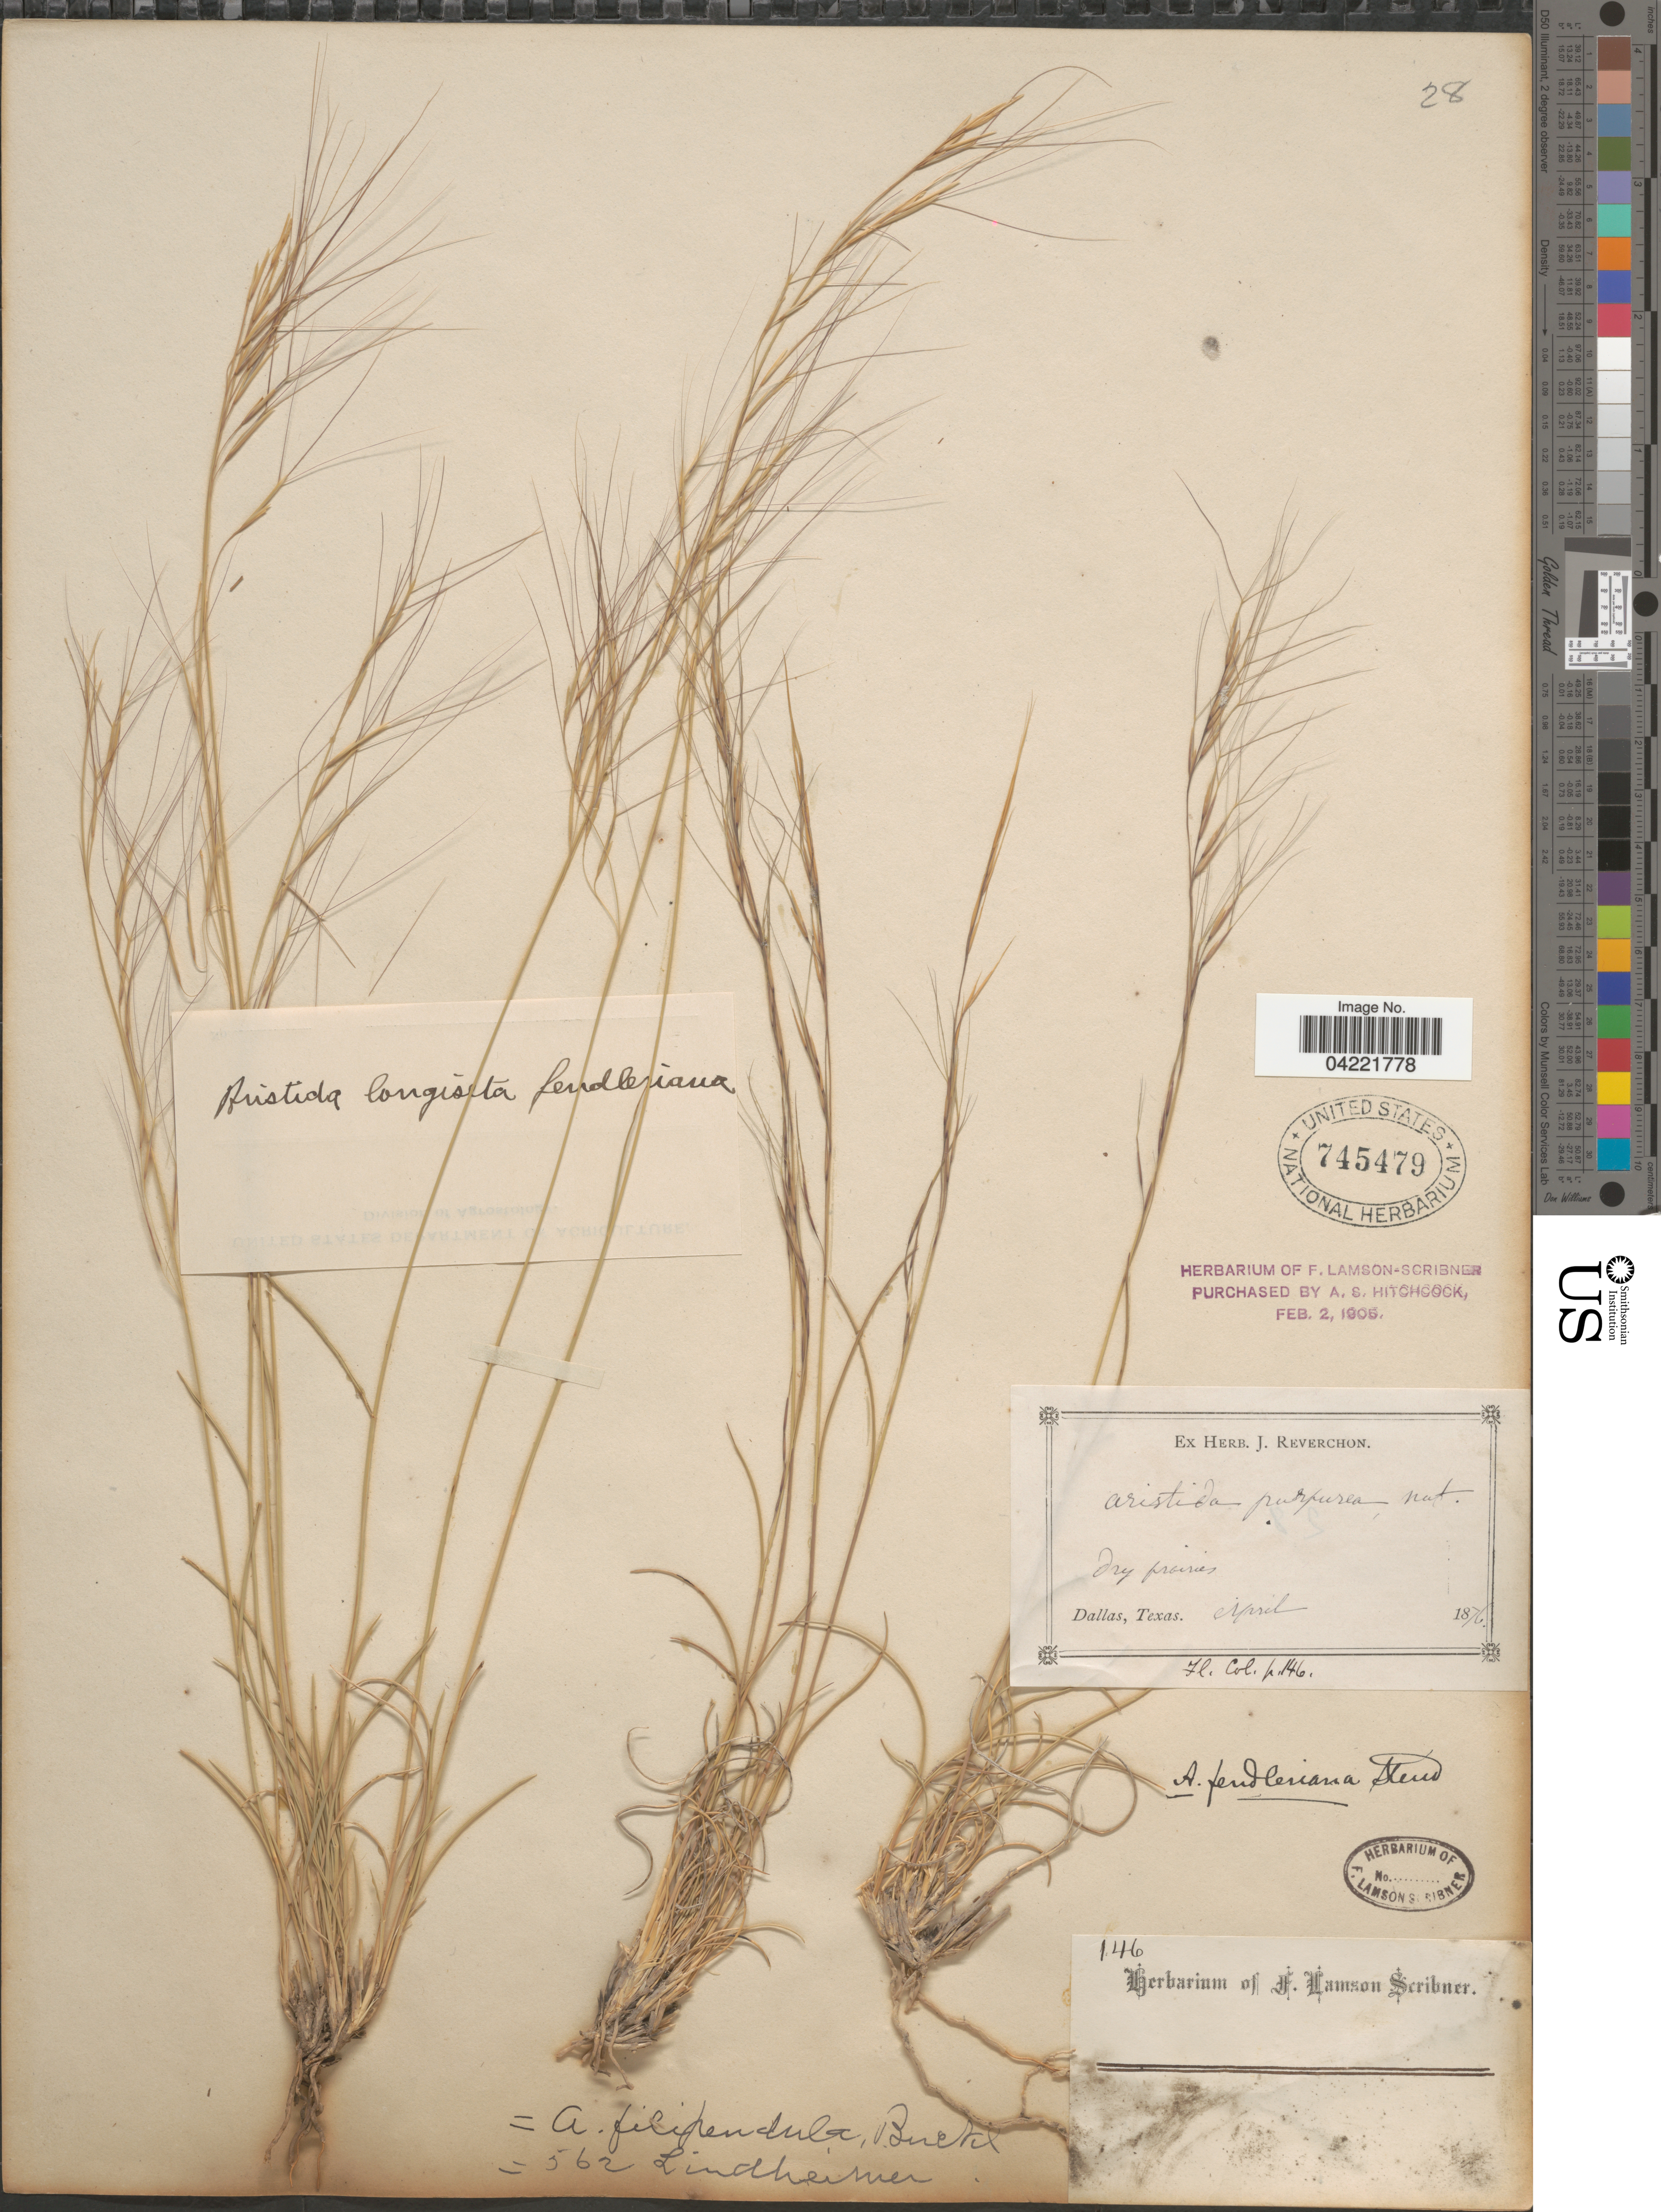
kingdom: Plantae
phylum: Tracheophyta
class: Liliopsida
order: Poales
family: Poaceae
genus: Aristida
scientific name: Aristida purpurea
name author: Nutt.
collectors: ex herb. J. Reverchon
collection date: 1876-04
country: United States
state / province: Texas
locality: Dallas.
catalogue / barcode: US 745479